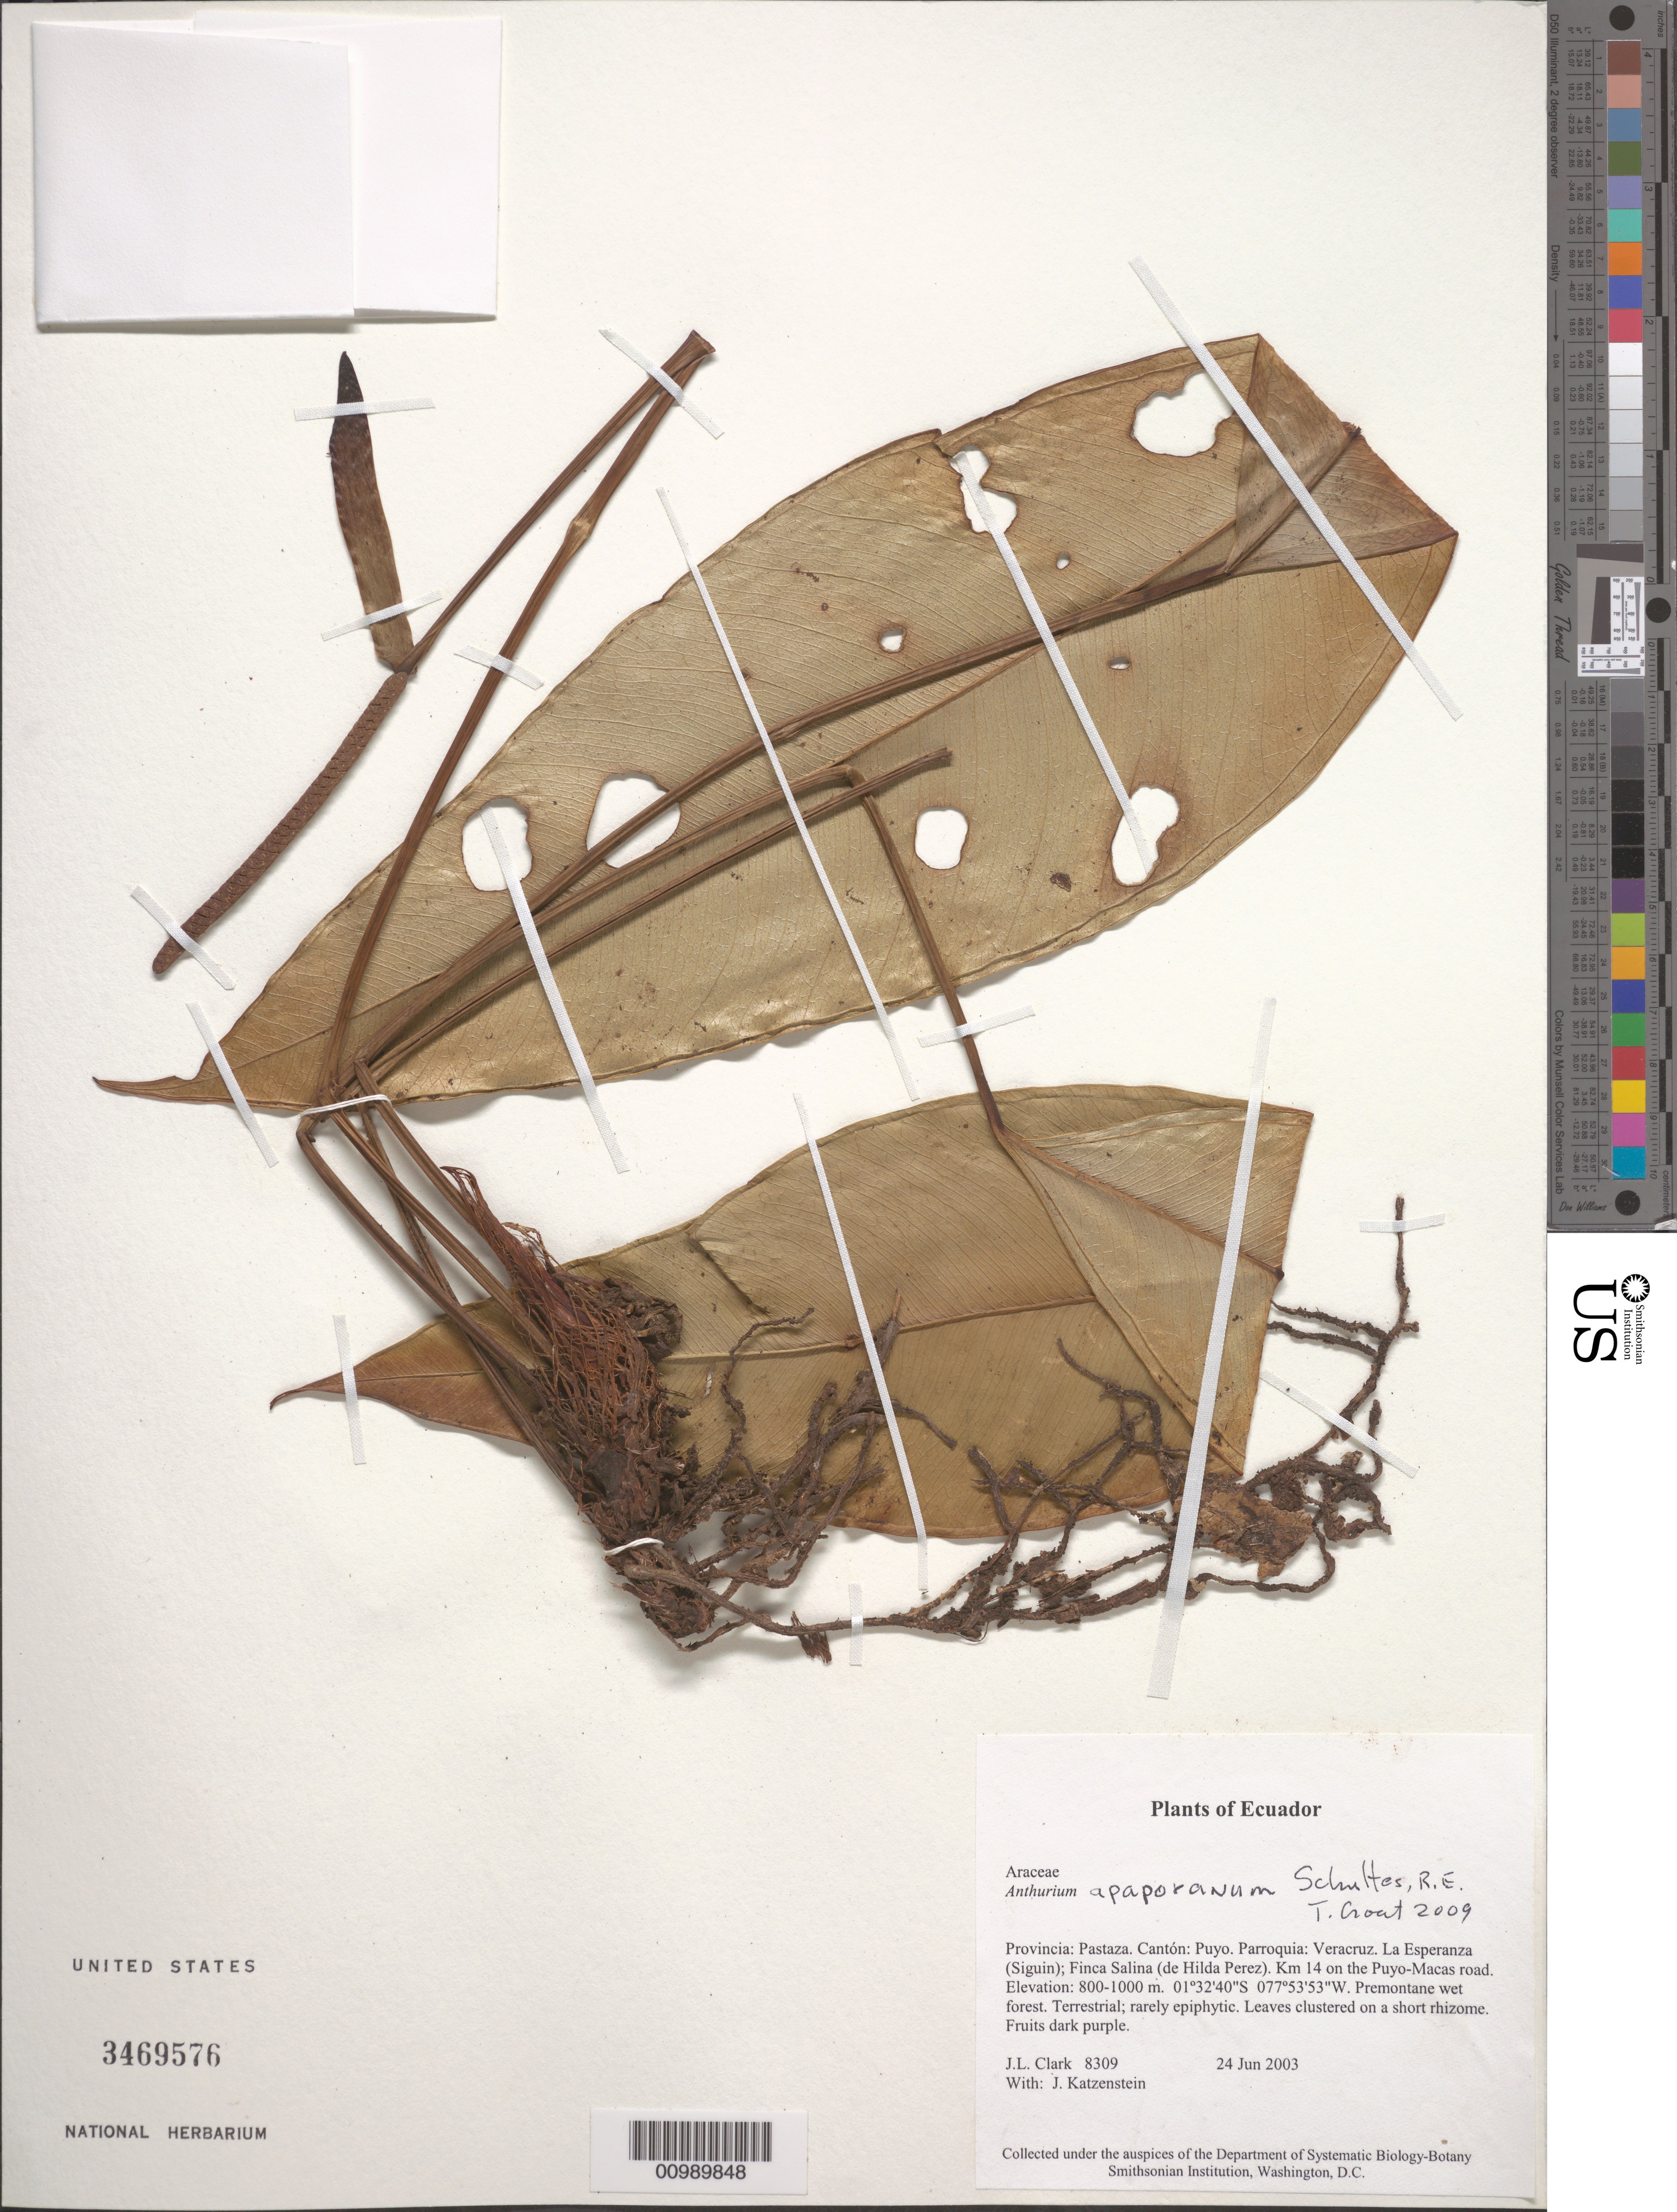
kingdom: Plantae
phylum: Tracheophyta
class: Liliopsida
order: Alismatales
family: Araceae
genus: Anthurium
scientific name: Anthurium apaporanum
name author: R.E. Schult.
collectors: J. L. Clark & J. Katzenstein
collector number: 8309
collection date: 2003-06-24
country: Ecuador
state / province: Pastaza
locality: Cantón: Puyo. Parroquia: Veracruz. La Esperanza (Siguin); Finca Salina (de Hilda Perez). Km 14 on the Puyo-Macas road.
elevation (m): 800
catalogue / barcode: US 3469576